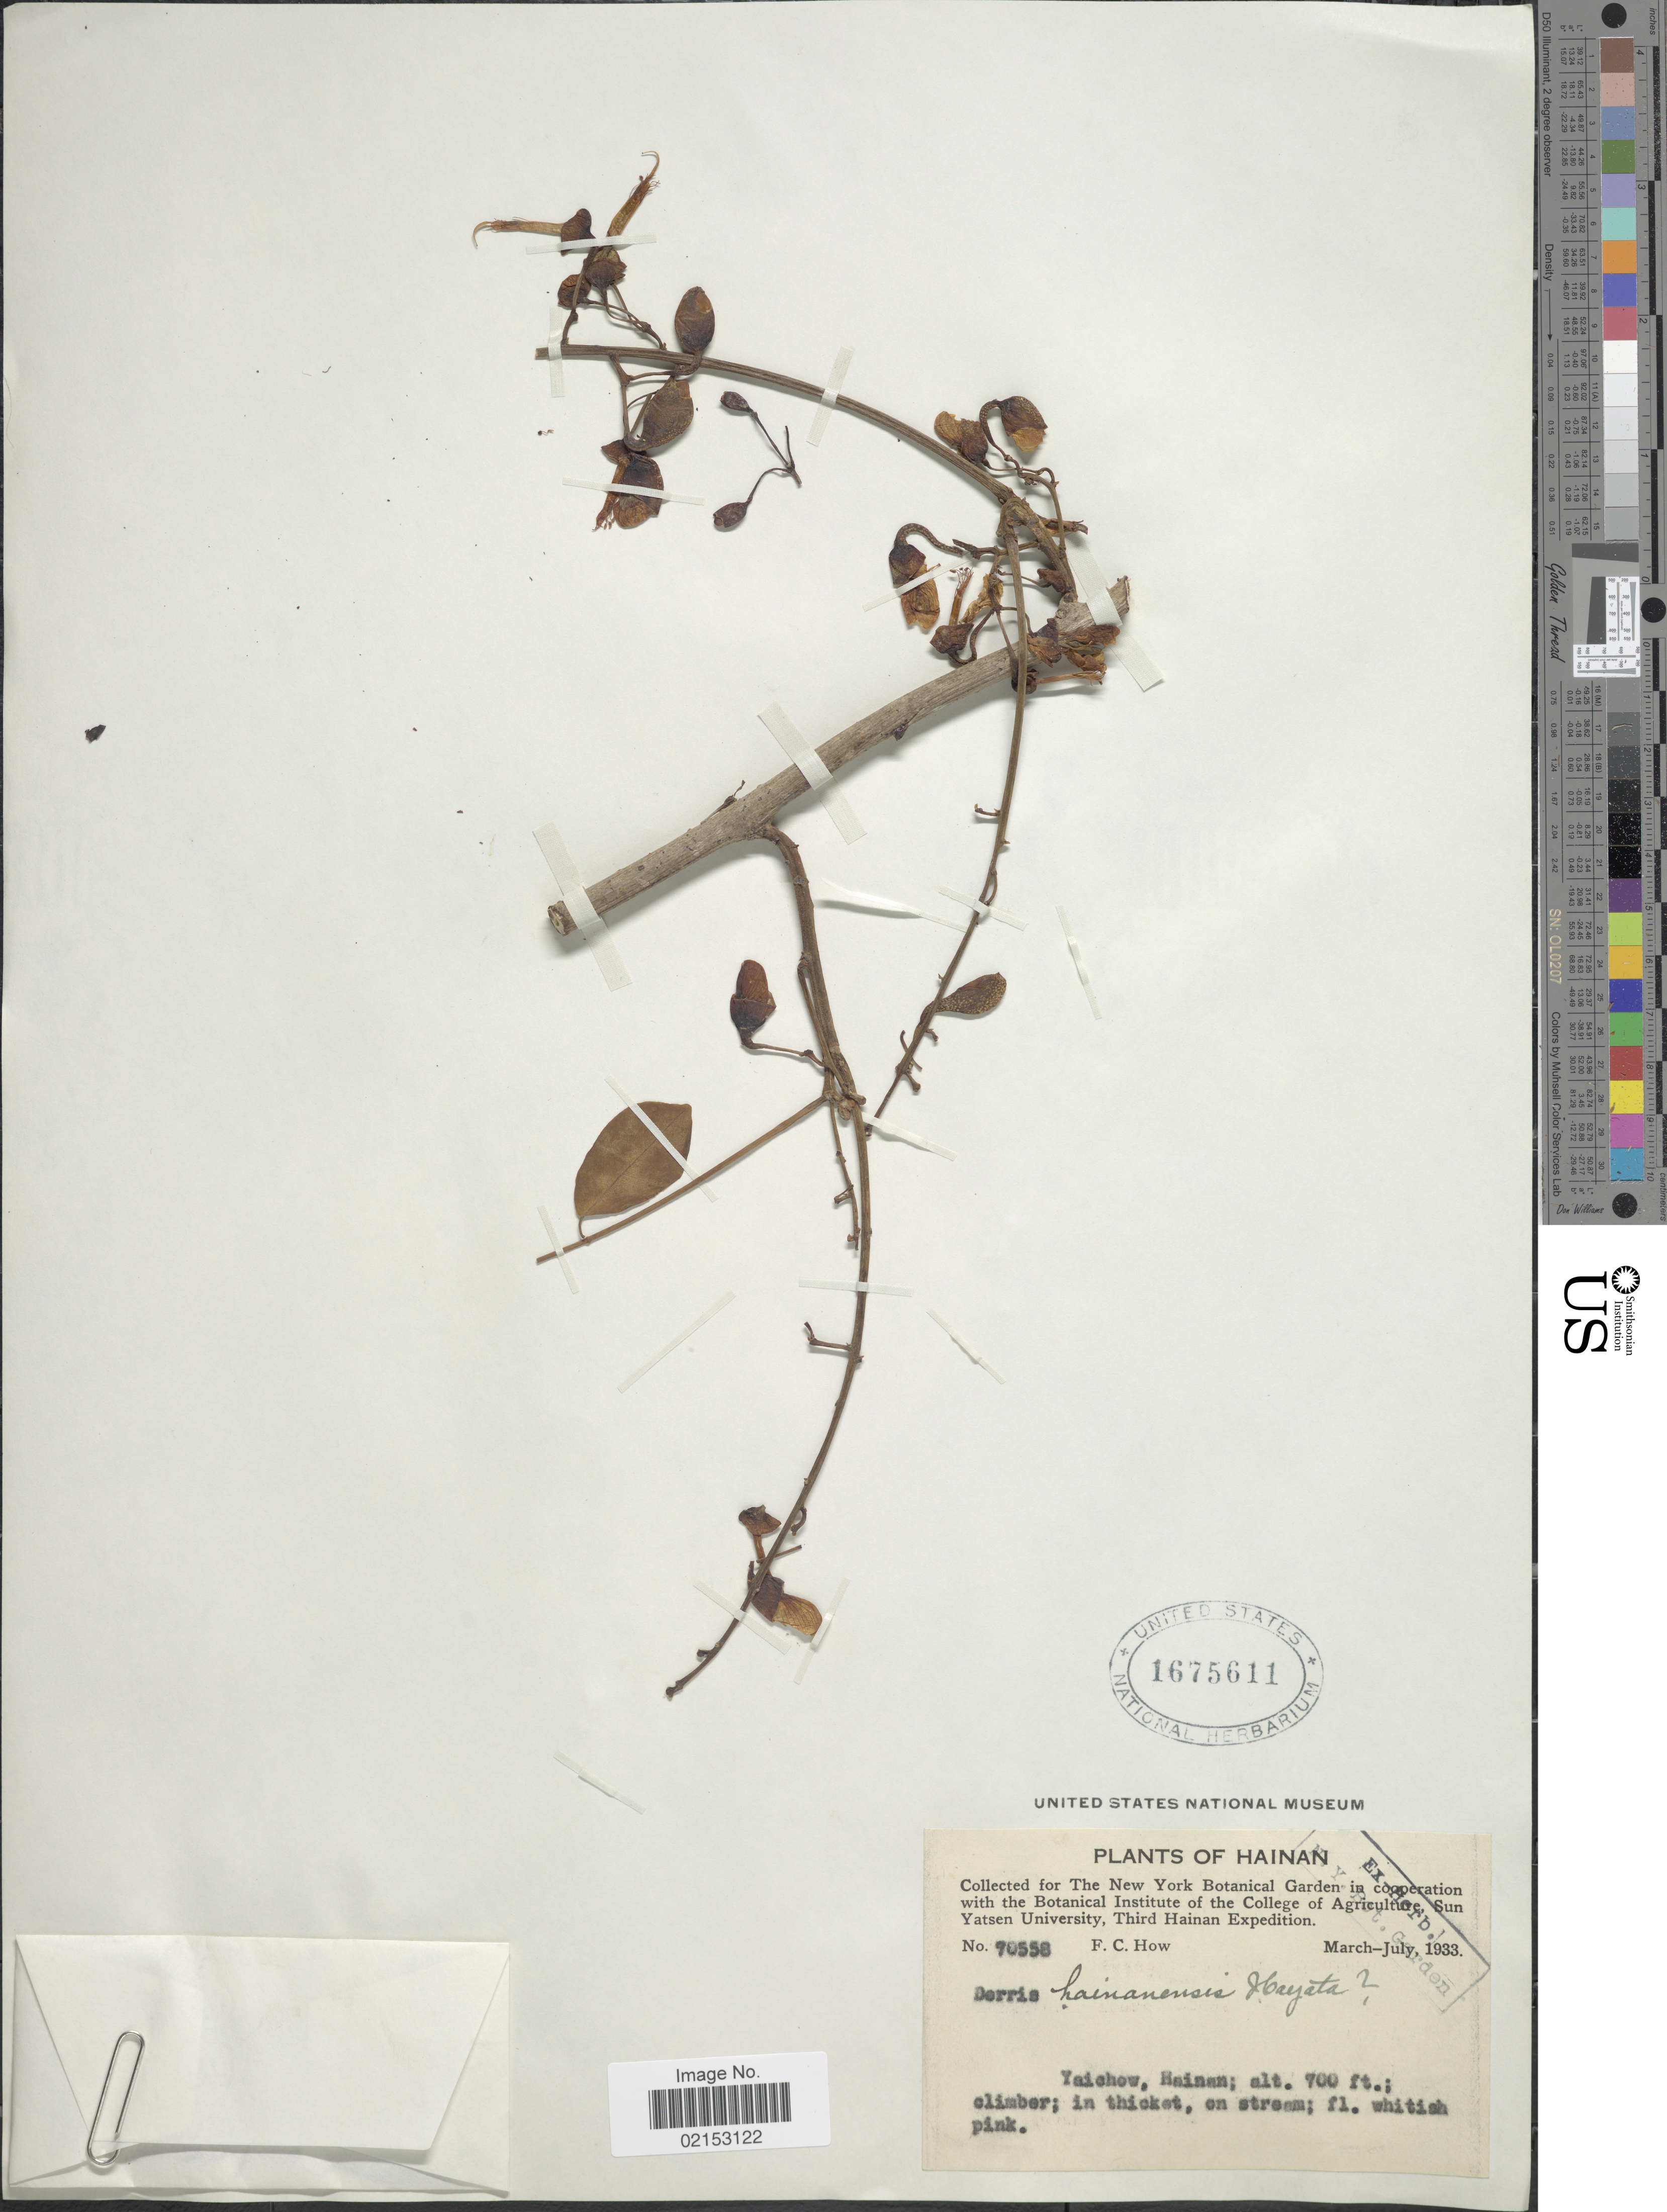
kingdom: Plantae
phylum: Tracheophyta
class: Magnoliopsida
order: Fabales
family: Fabaceae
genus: Derris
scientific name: Derris hainanensis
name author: Hayata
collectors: F. C. How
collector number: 70558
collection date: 1933-03/1933-07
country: China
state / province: Hainan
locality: Yaichow, Hainan: in thicket, on stream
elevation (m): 213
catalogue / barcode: US 1675611